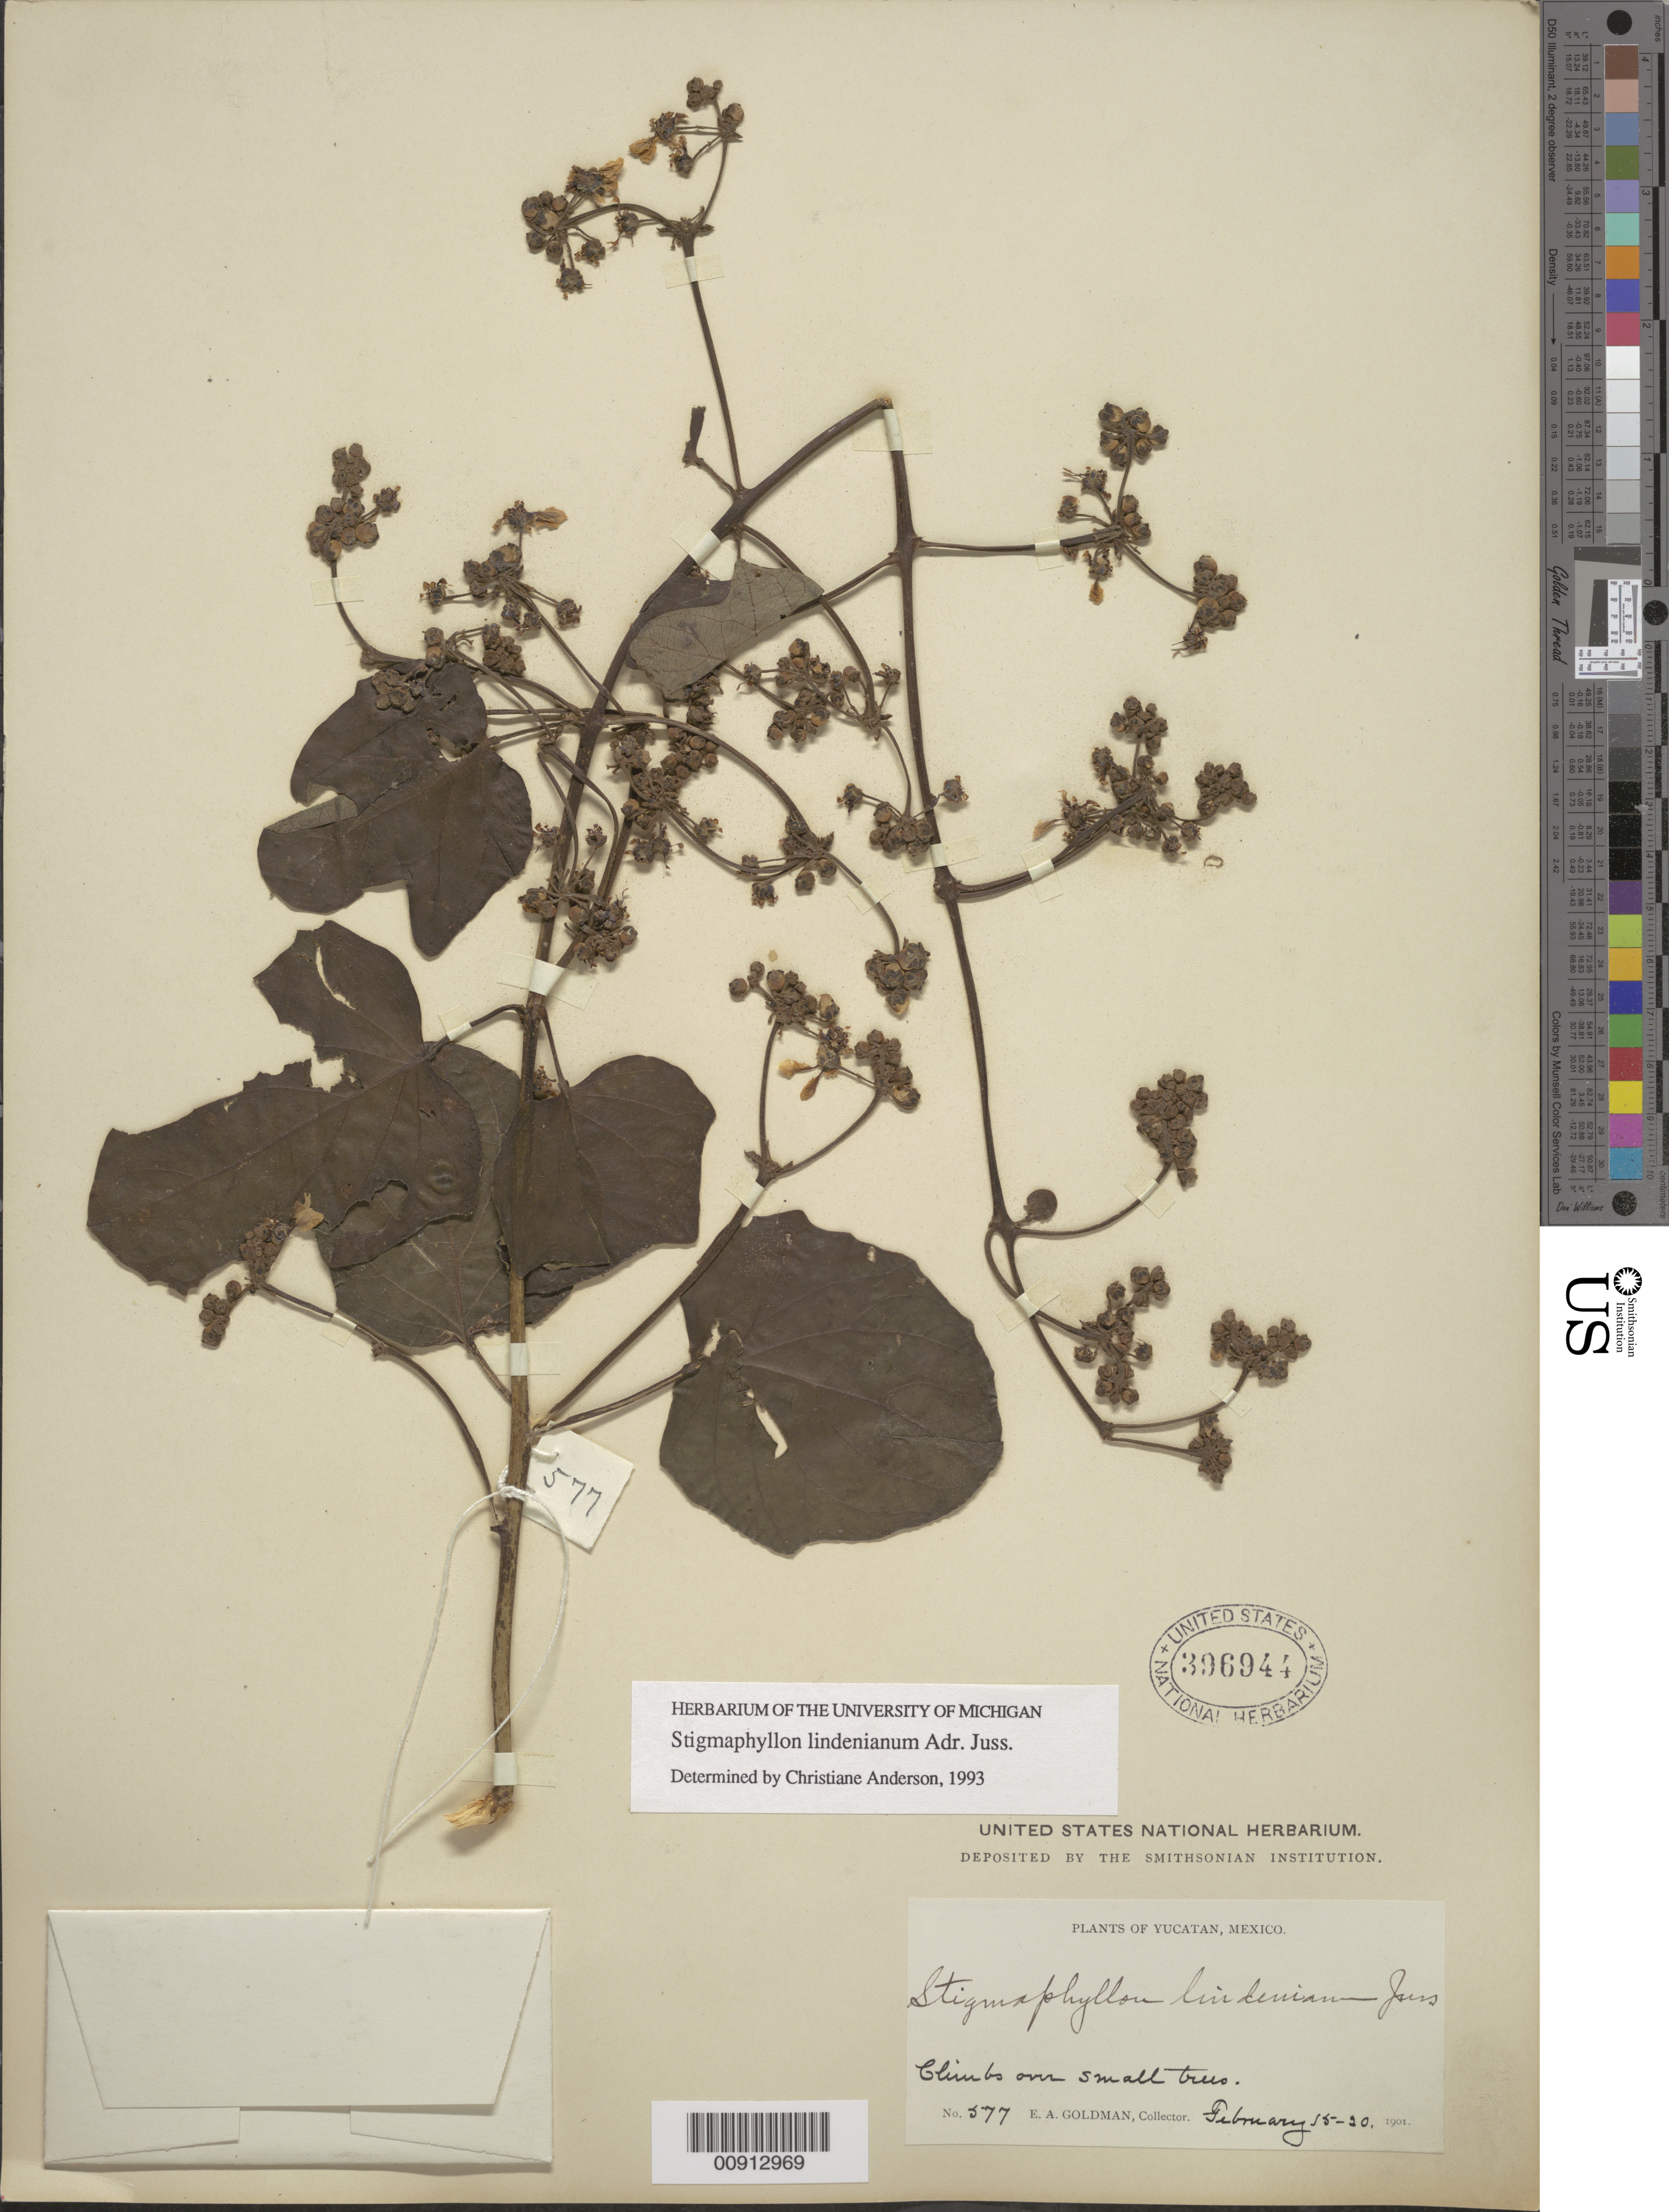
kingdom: Plantae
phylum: Tracheophyta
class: Magnoliopsida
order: Malpighiales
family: Malpighiaceae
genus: Stigmaphyllon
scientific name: Stigmaphyllon lindenianum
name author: A. Juss.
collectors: E. A. Goldman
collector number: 577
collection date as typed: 15 Feb 1901 to 20 Feb 1901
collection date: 1901-02-15/1901-02-20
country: Mexico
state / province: Yucatán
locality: Yucatán.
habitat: Climbs over small trees.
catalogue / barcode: US 396944